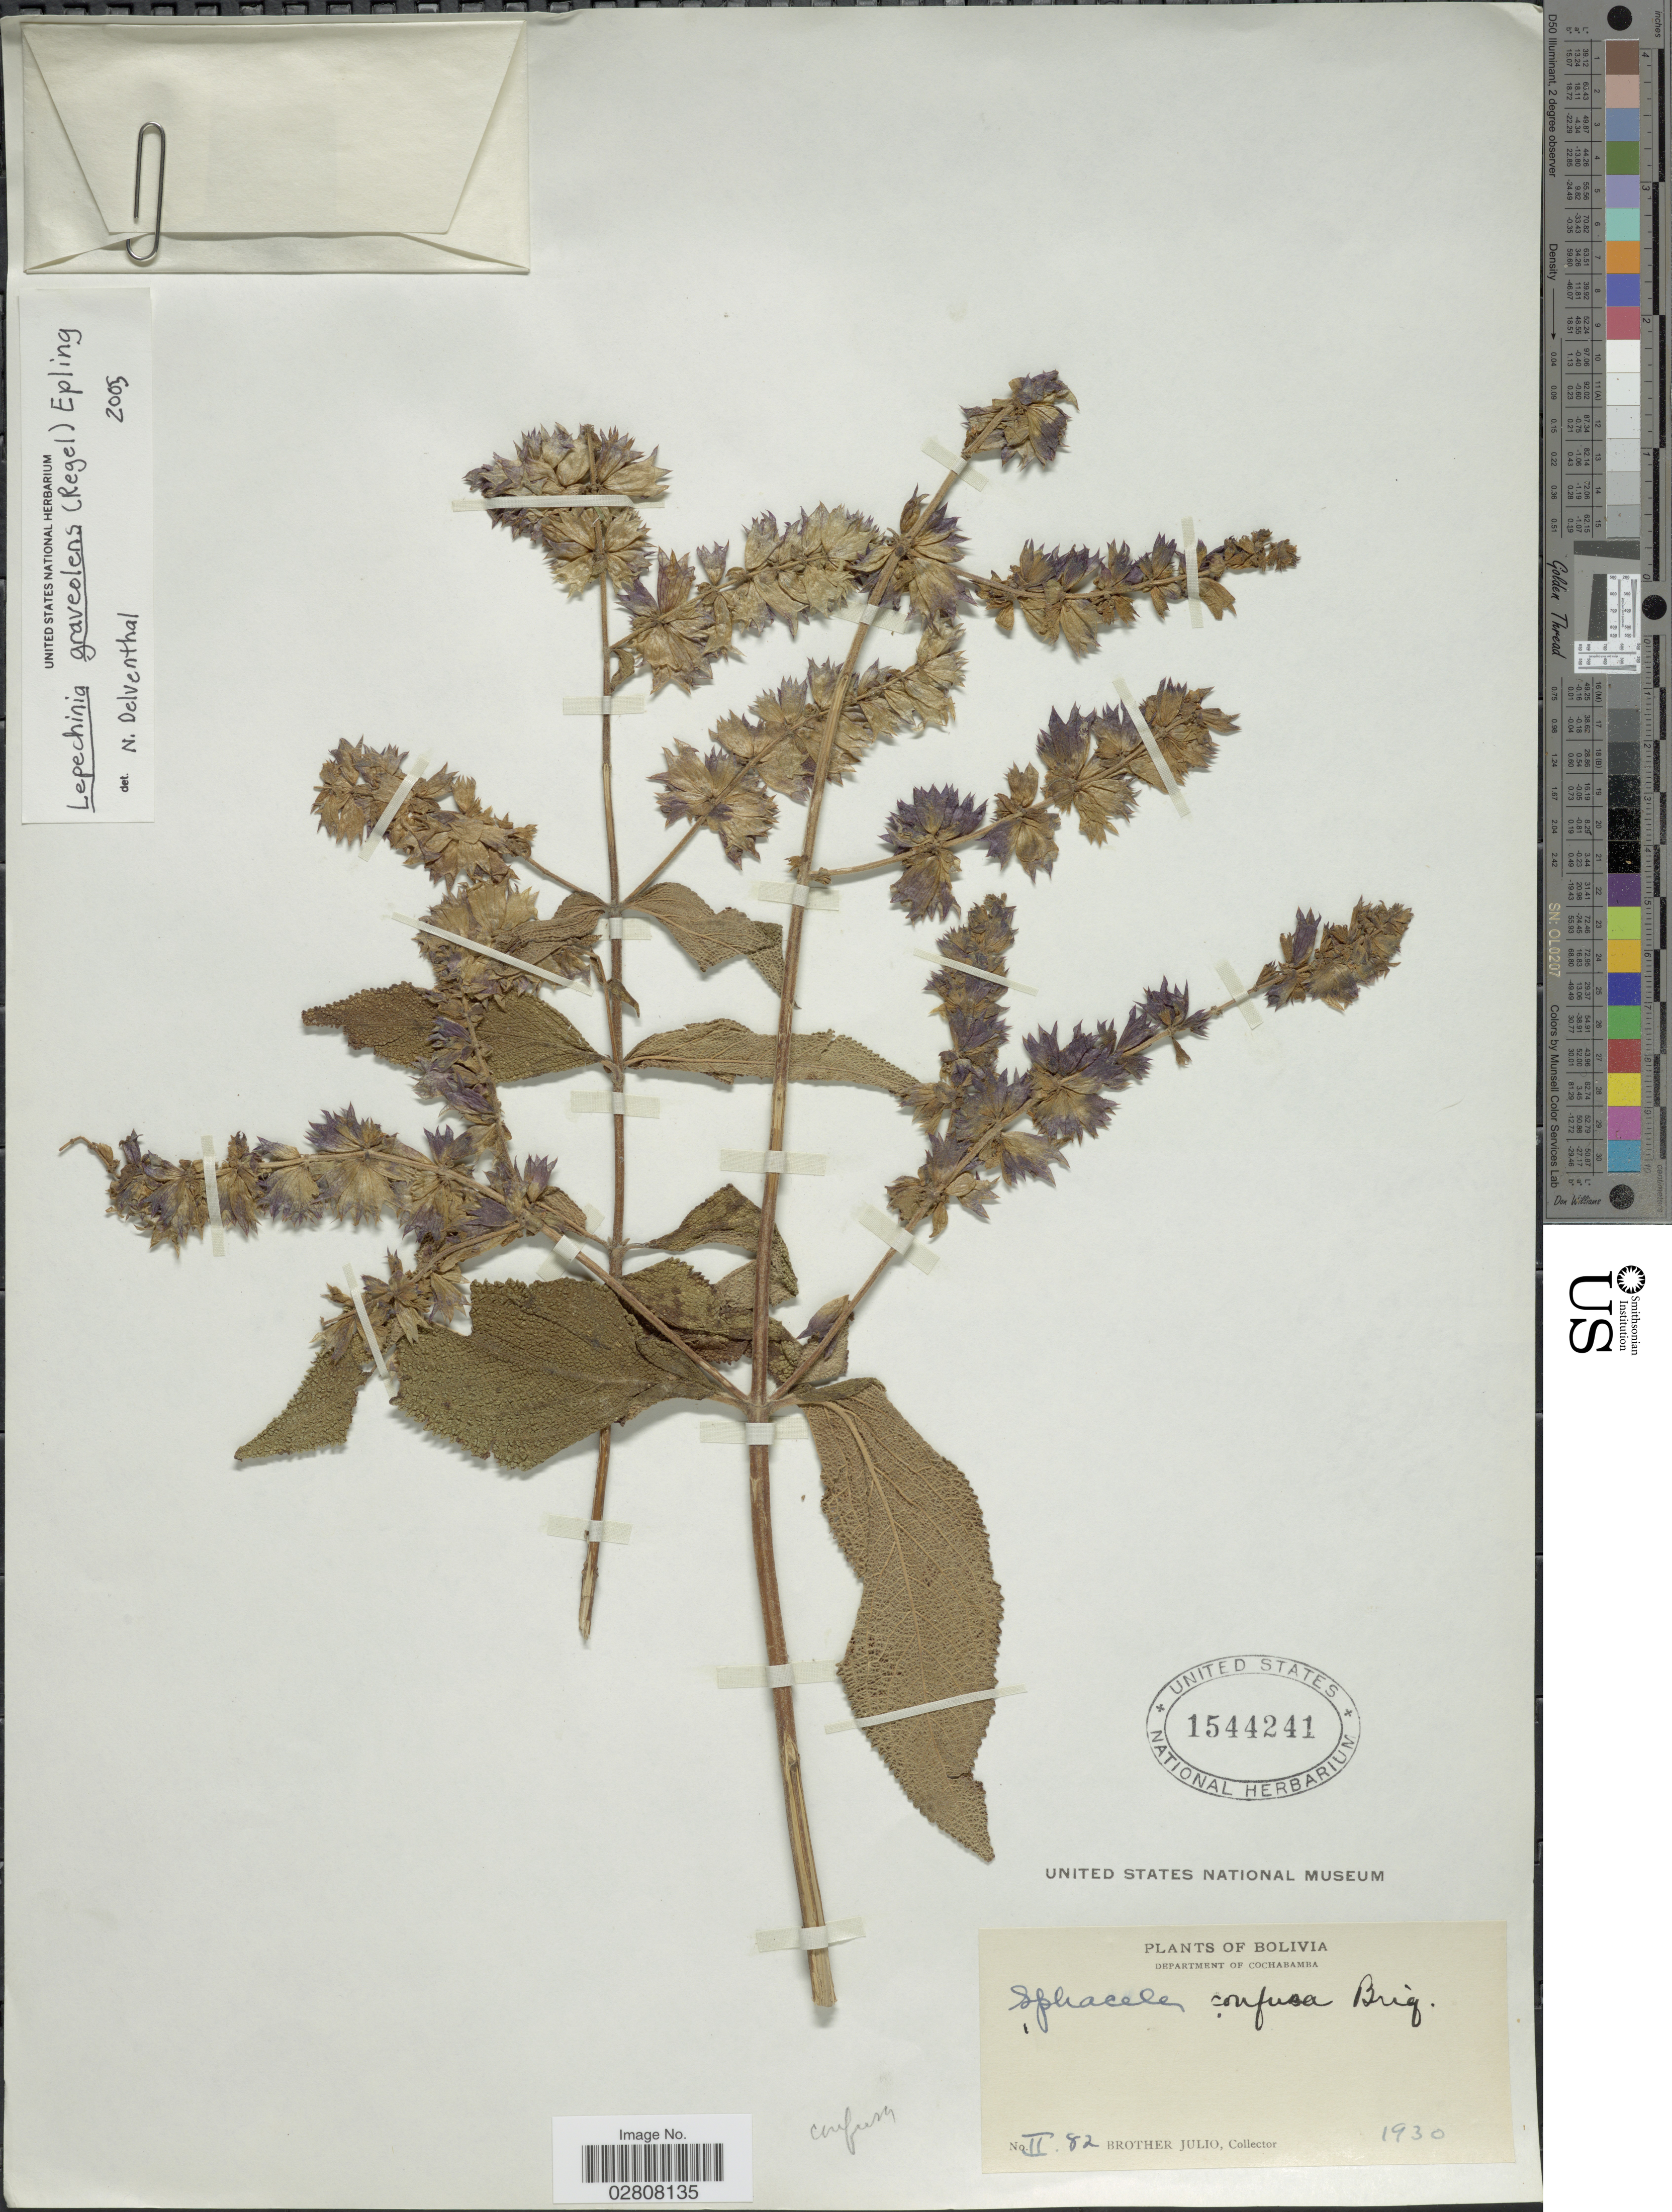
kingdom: Plantae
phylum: Tracheophyta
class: Magnoliopsida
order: Lamiales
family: Lamiaceae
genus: Lepechinia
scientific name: Lepechinia graveolens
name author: (Regel) Epling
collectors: Bro. Julio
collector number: II82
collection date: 1930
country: Bolivia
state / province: Cochabamba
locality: Department of Cochabamba.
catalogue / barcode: US 1544241